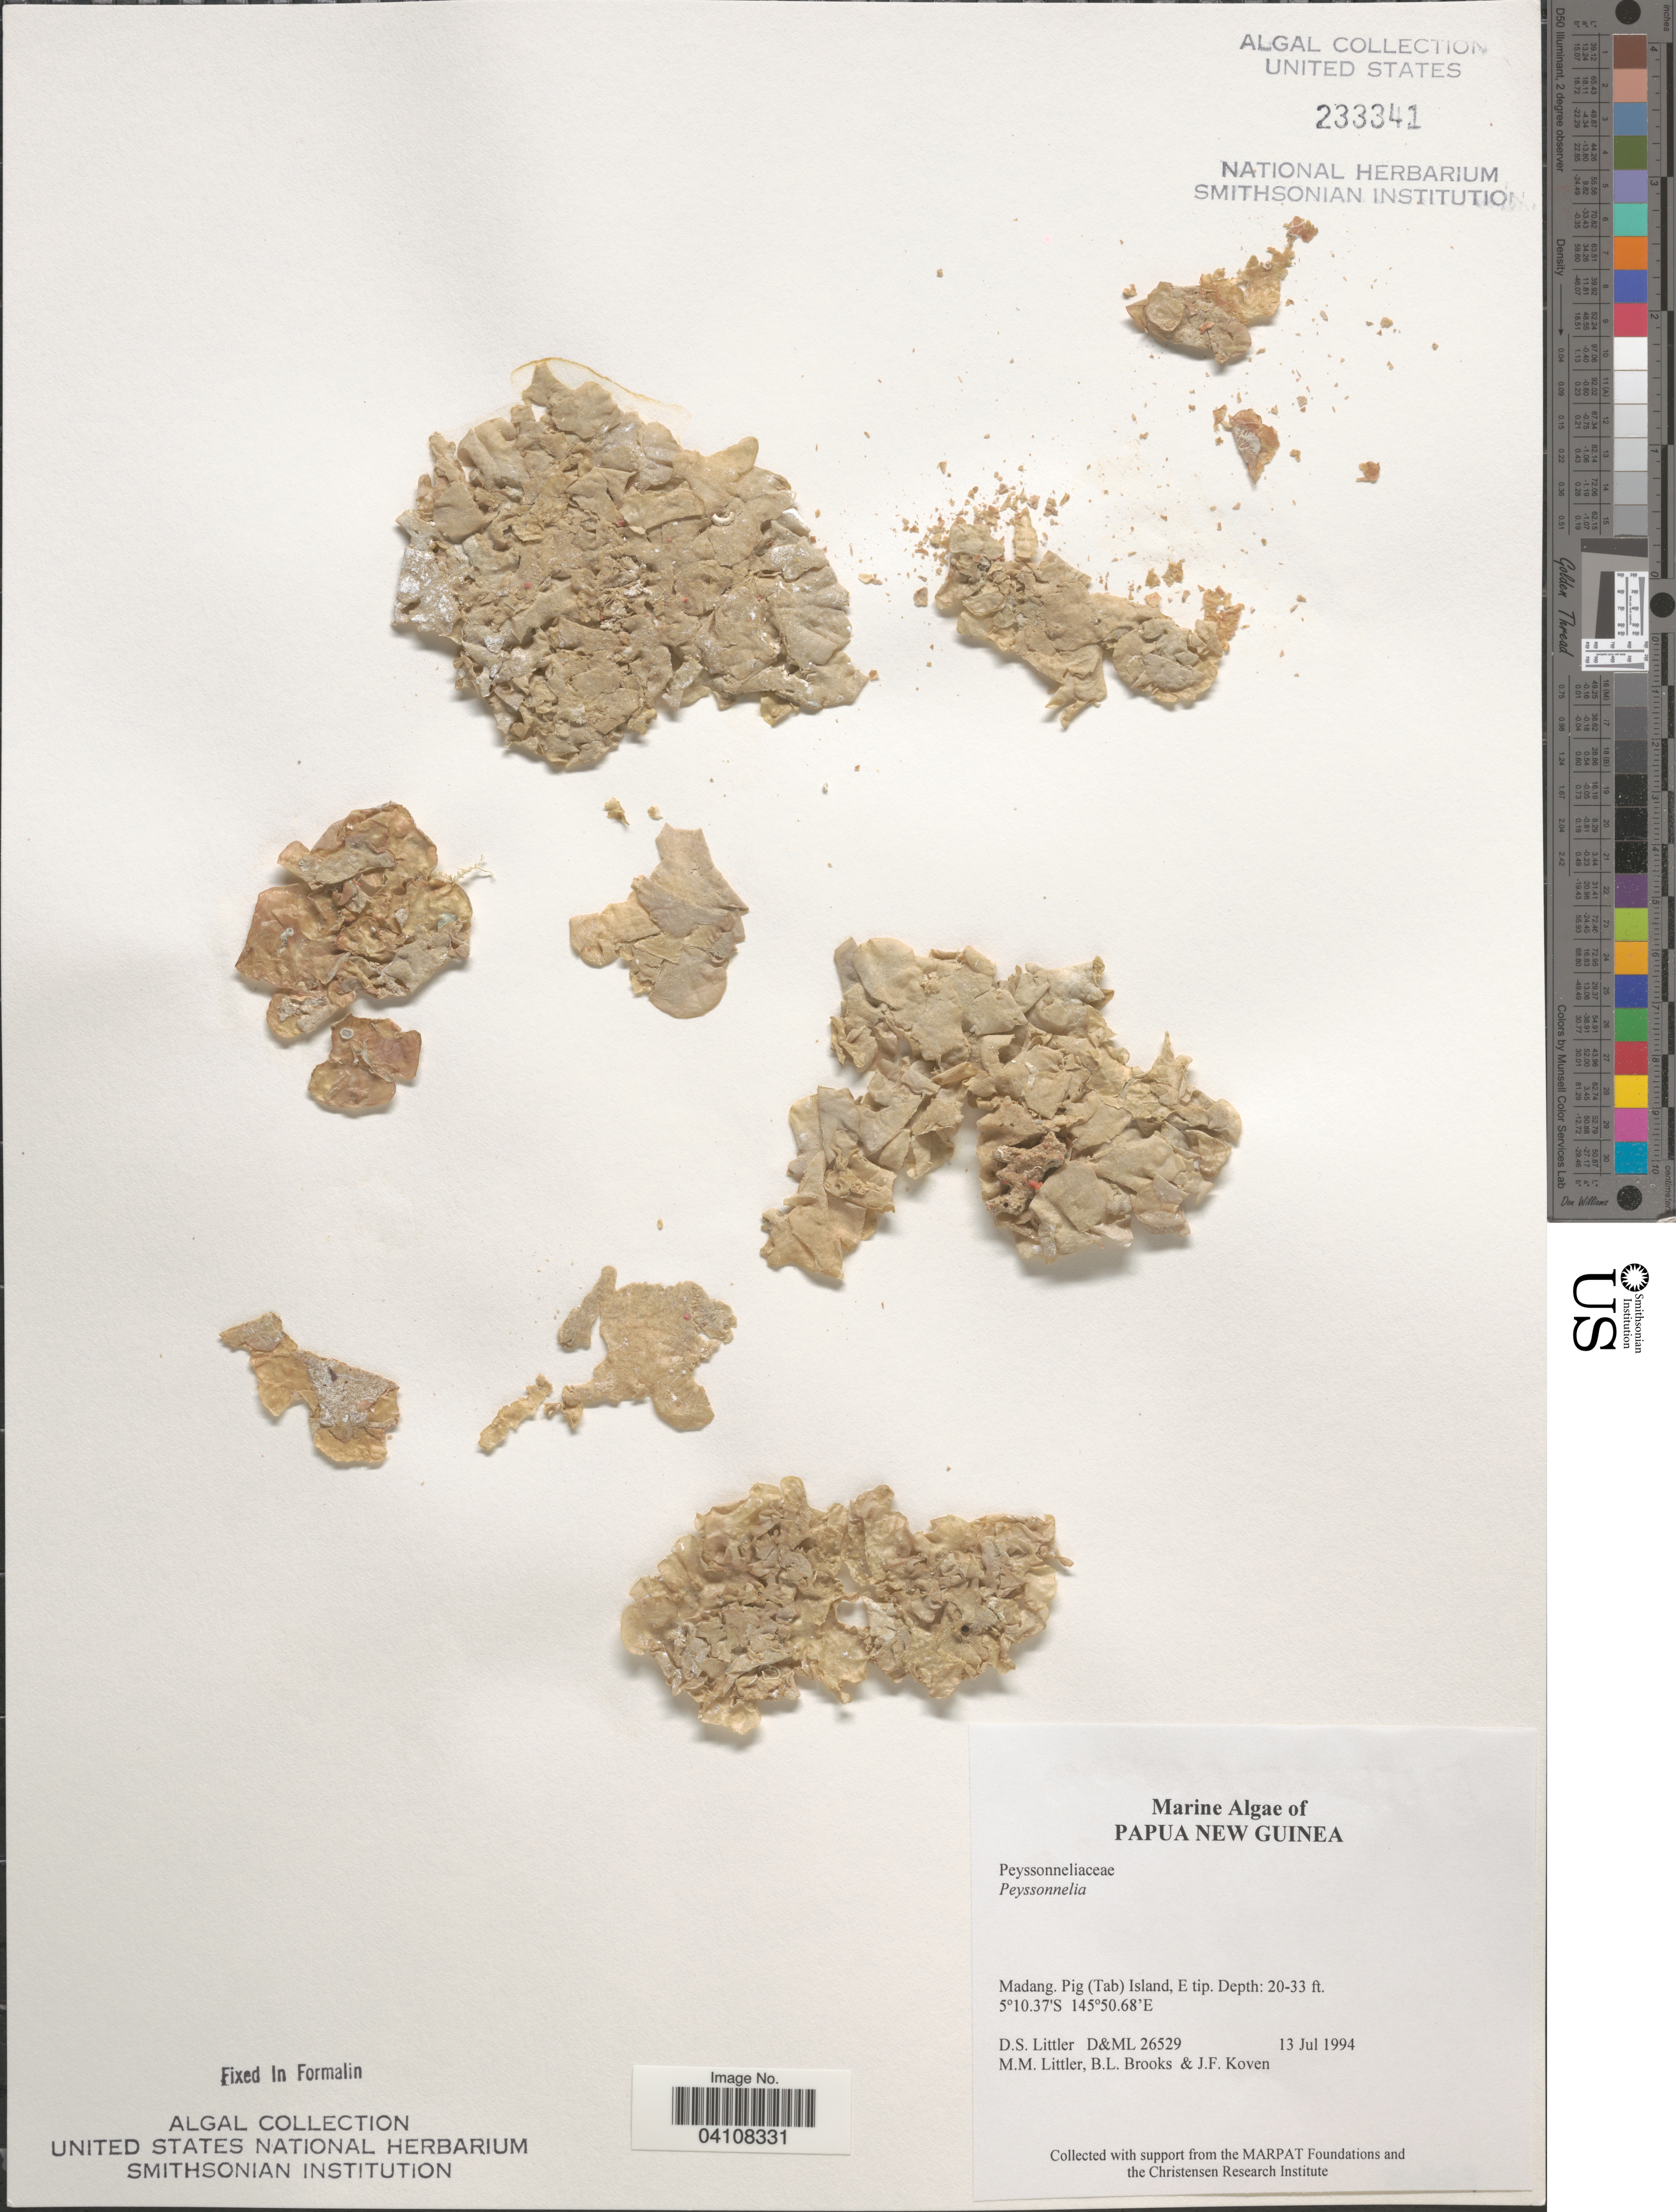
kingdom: Plantae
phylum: Rhodophyta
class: Florideophyceae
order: Peyssonneliales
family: Peyssonneliaceae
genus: Peyssonnelia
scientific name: Peyssonnelia sp.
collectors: D. S. Littler, B. Brooks & J. Koven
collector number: D&ML26529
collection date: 1994-07-13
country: Papua New Guinea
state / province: Madang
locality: Pig (Tab) Island, E tip.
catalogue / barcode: US 233341